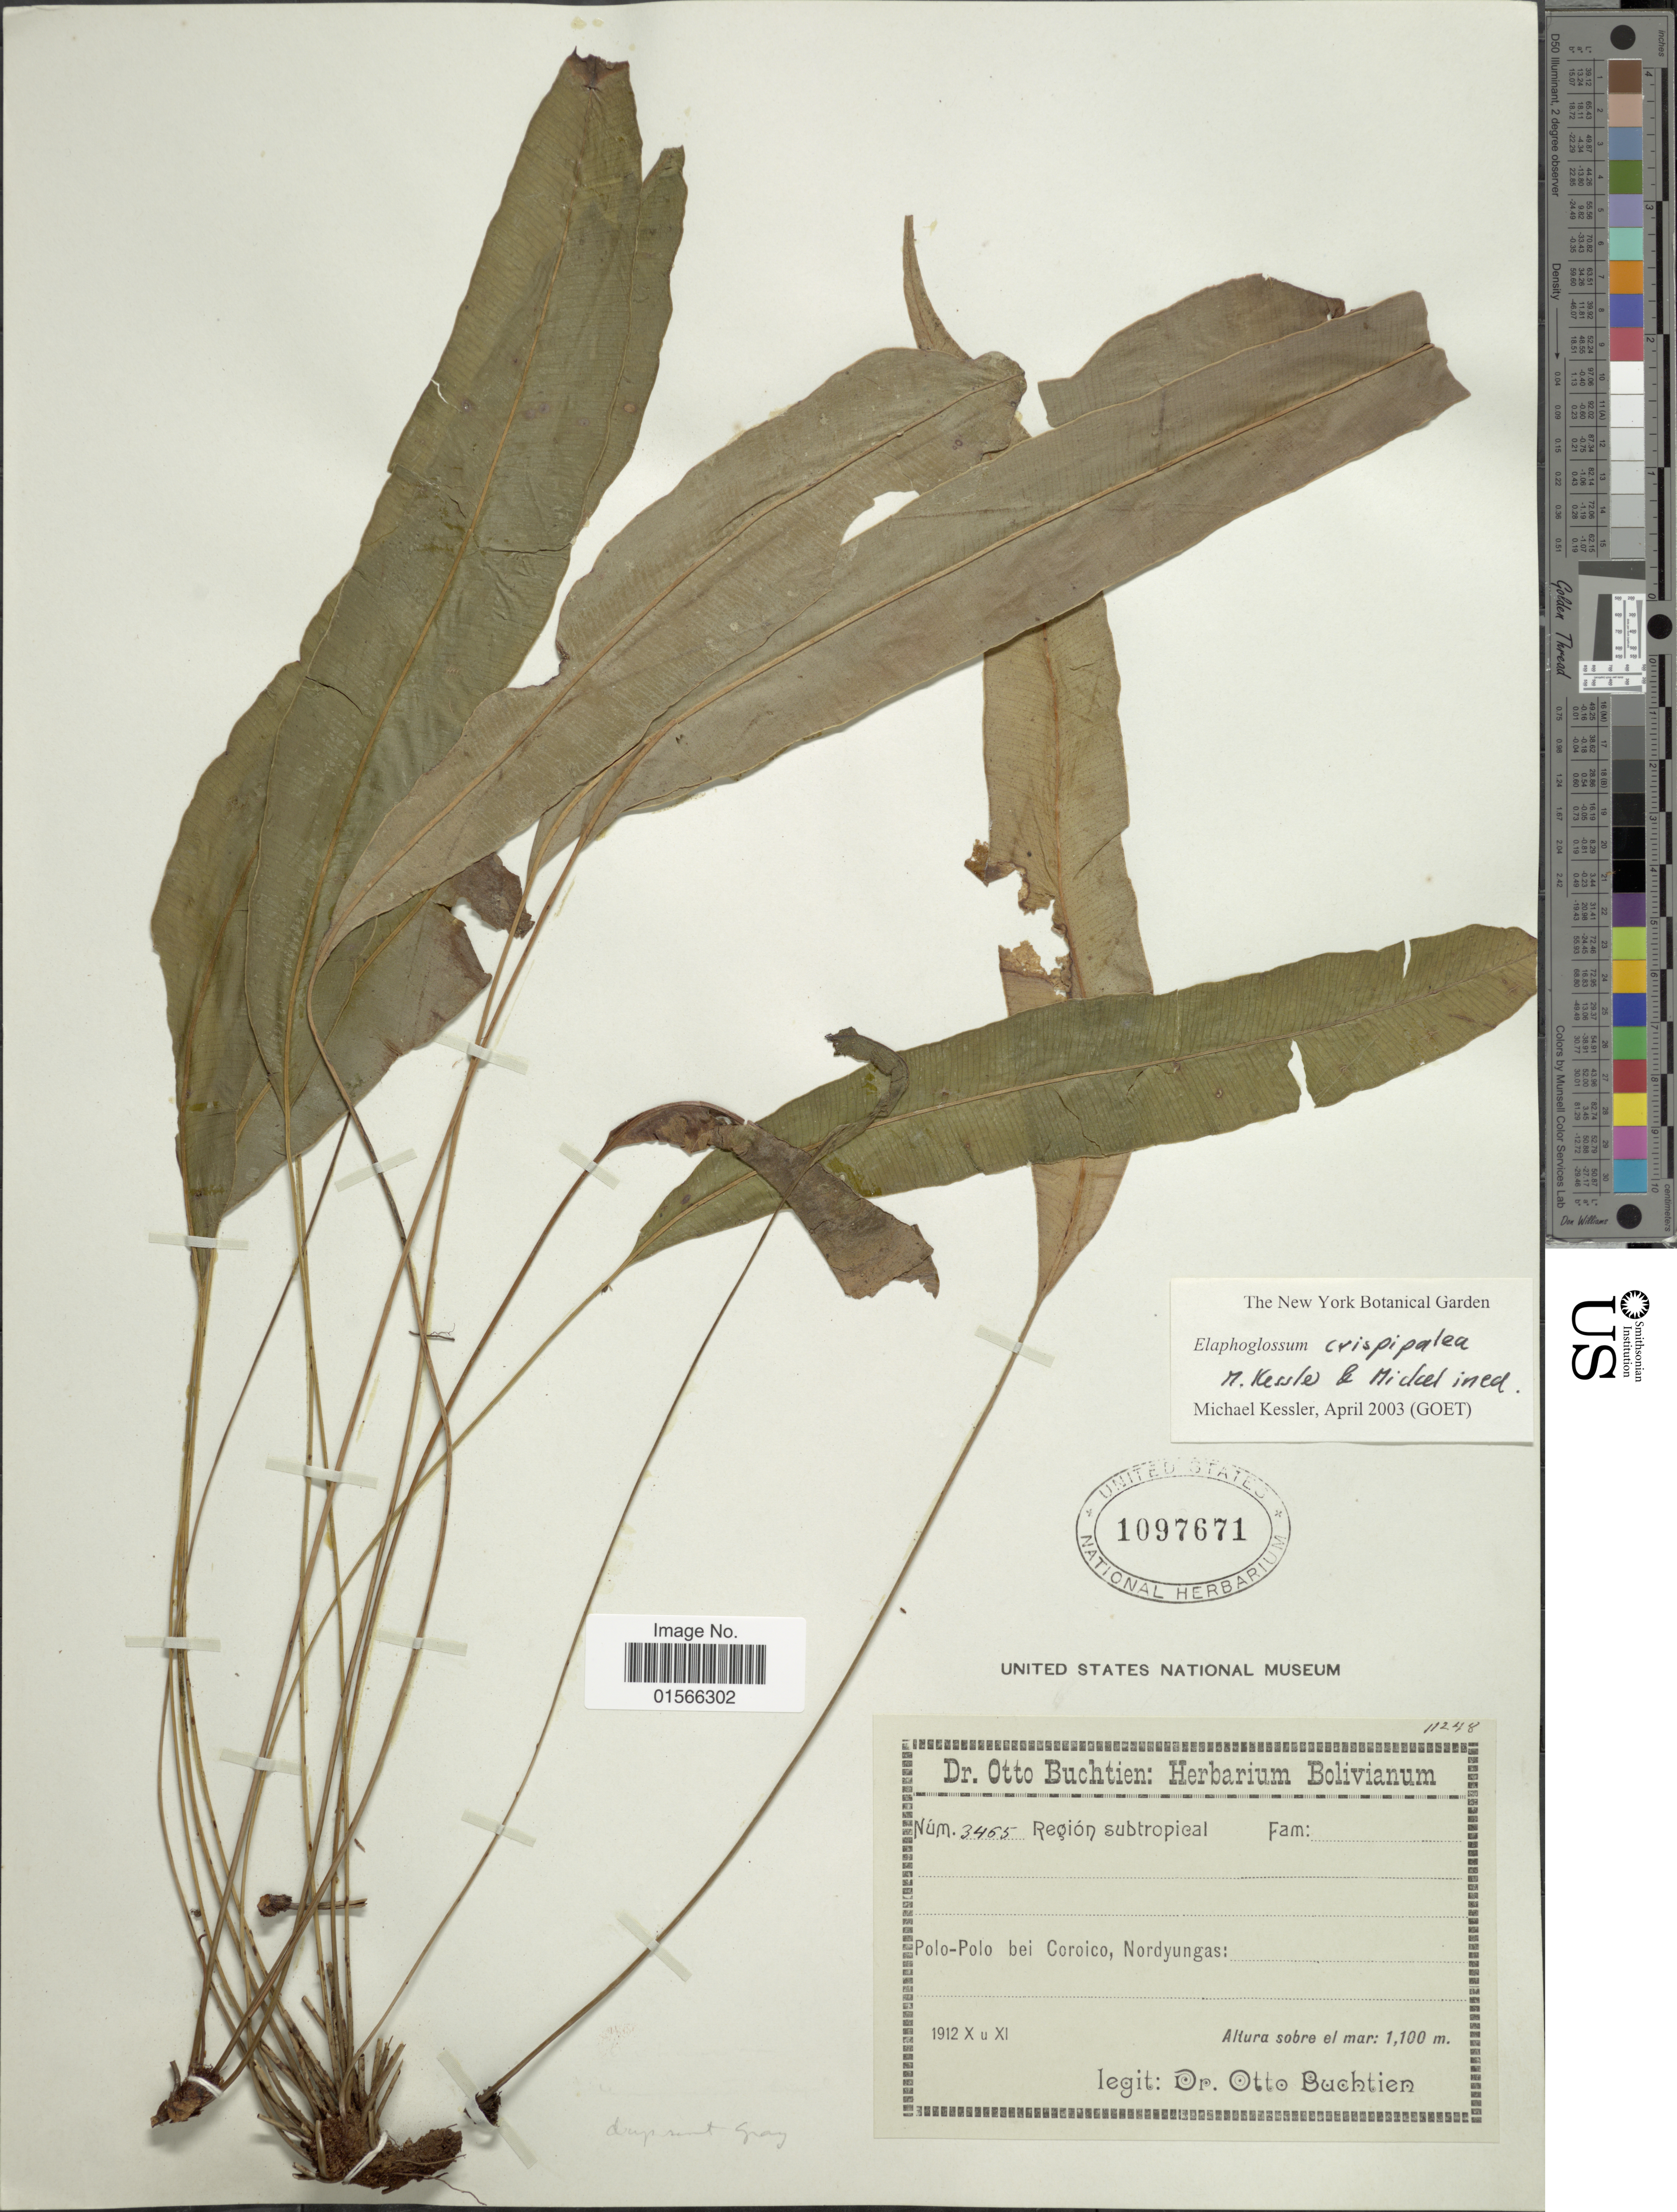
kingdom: Plantae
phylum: Tracheophyta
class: Polypodiopsida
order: Polypodiales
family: Dryopteridaceae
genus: Elaphoglossum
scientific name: Elaphoglossum miersii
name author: (Baker) C. Chr.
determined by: Matos, F. B.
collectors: O. Buchtien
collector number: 3465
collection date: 1912-10/1912-11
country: Bolivia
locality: Polo-Polo bei Coroico, Nordyungas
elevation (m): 1100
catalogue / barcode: US 1097671